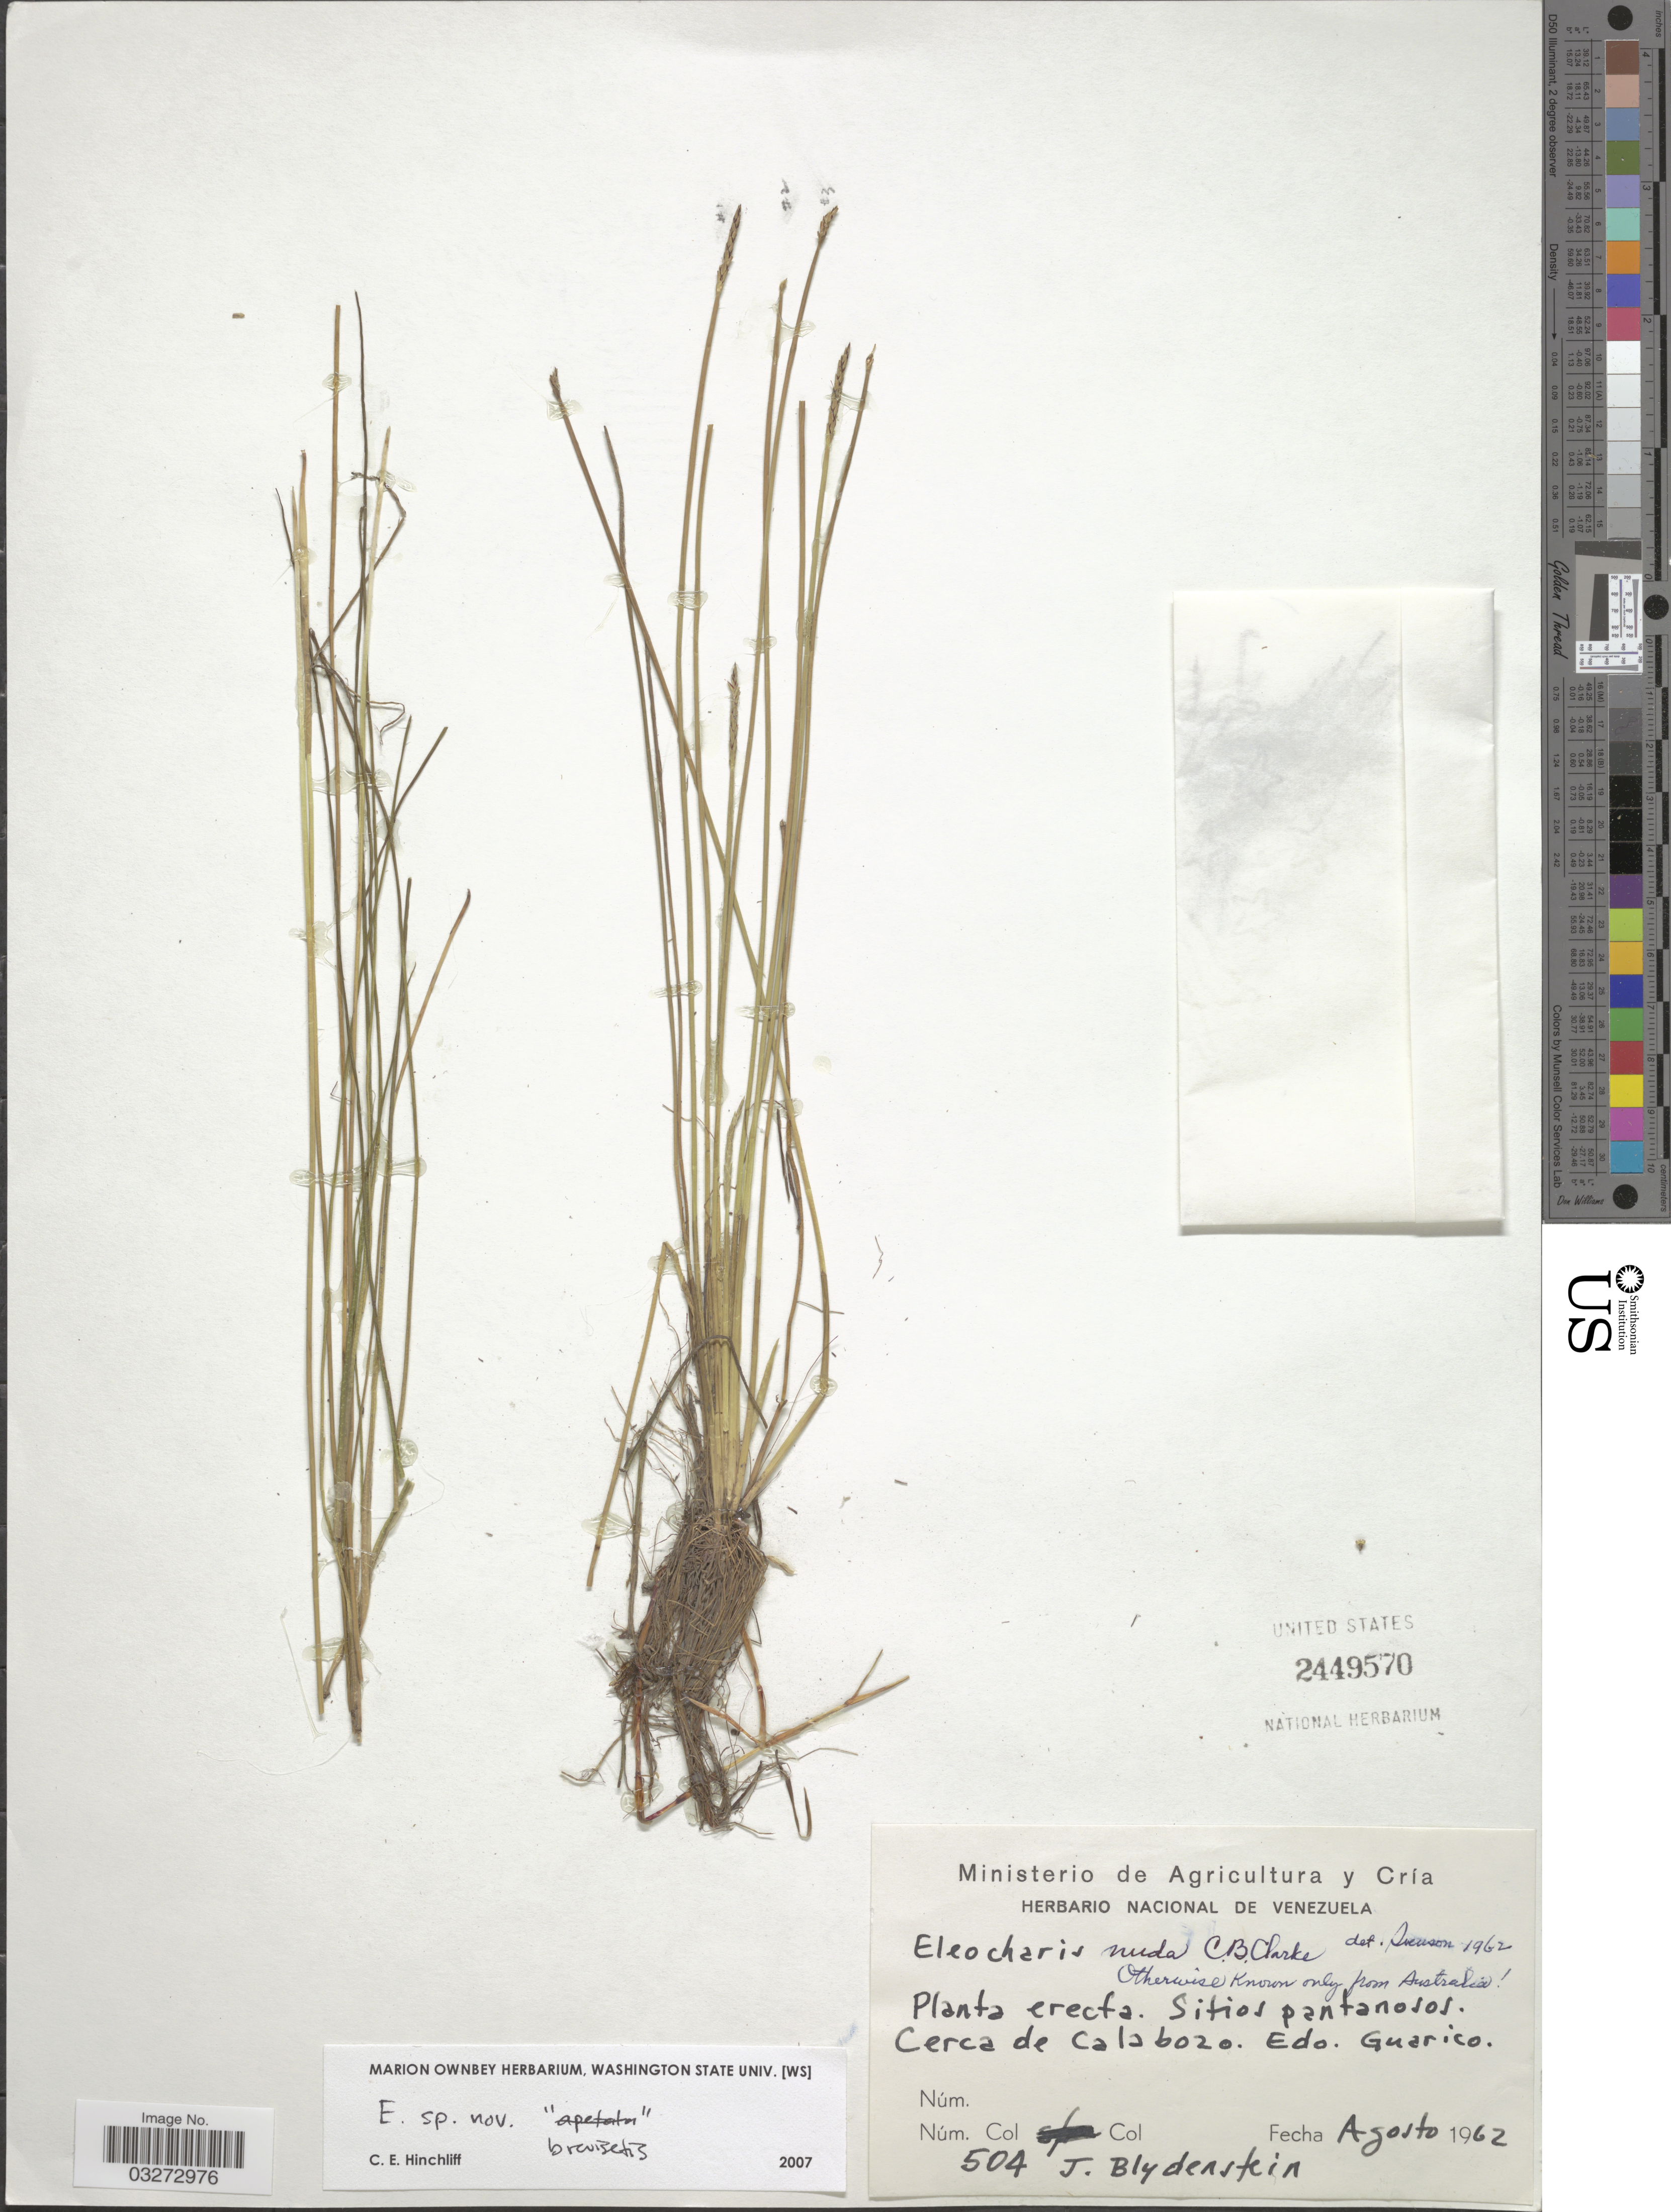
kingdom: Plantae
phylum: Tracheophyta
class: Liliopsida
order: Poales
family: Cyperaceae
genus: Eleocharis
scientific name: Eleocharis sp.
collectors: J. Blydenstein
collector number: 504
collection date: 1962-08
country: Venezuela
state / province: Guárico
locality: Cerca de Calabozo.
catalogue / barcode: US 2449570